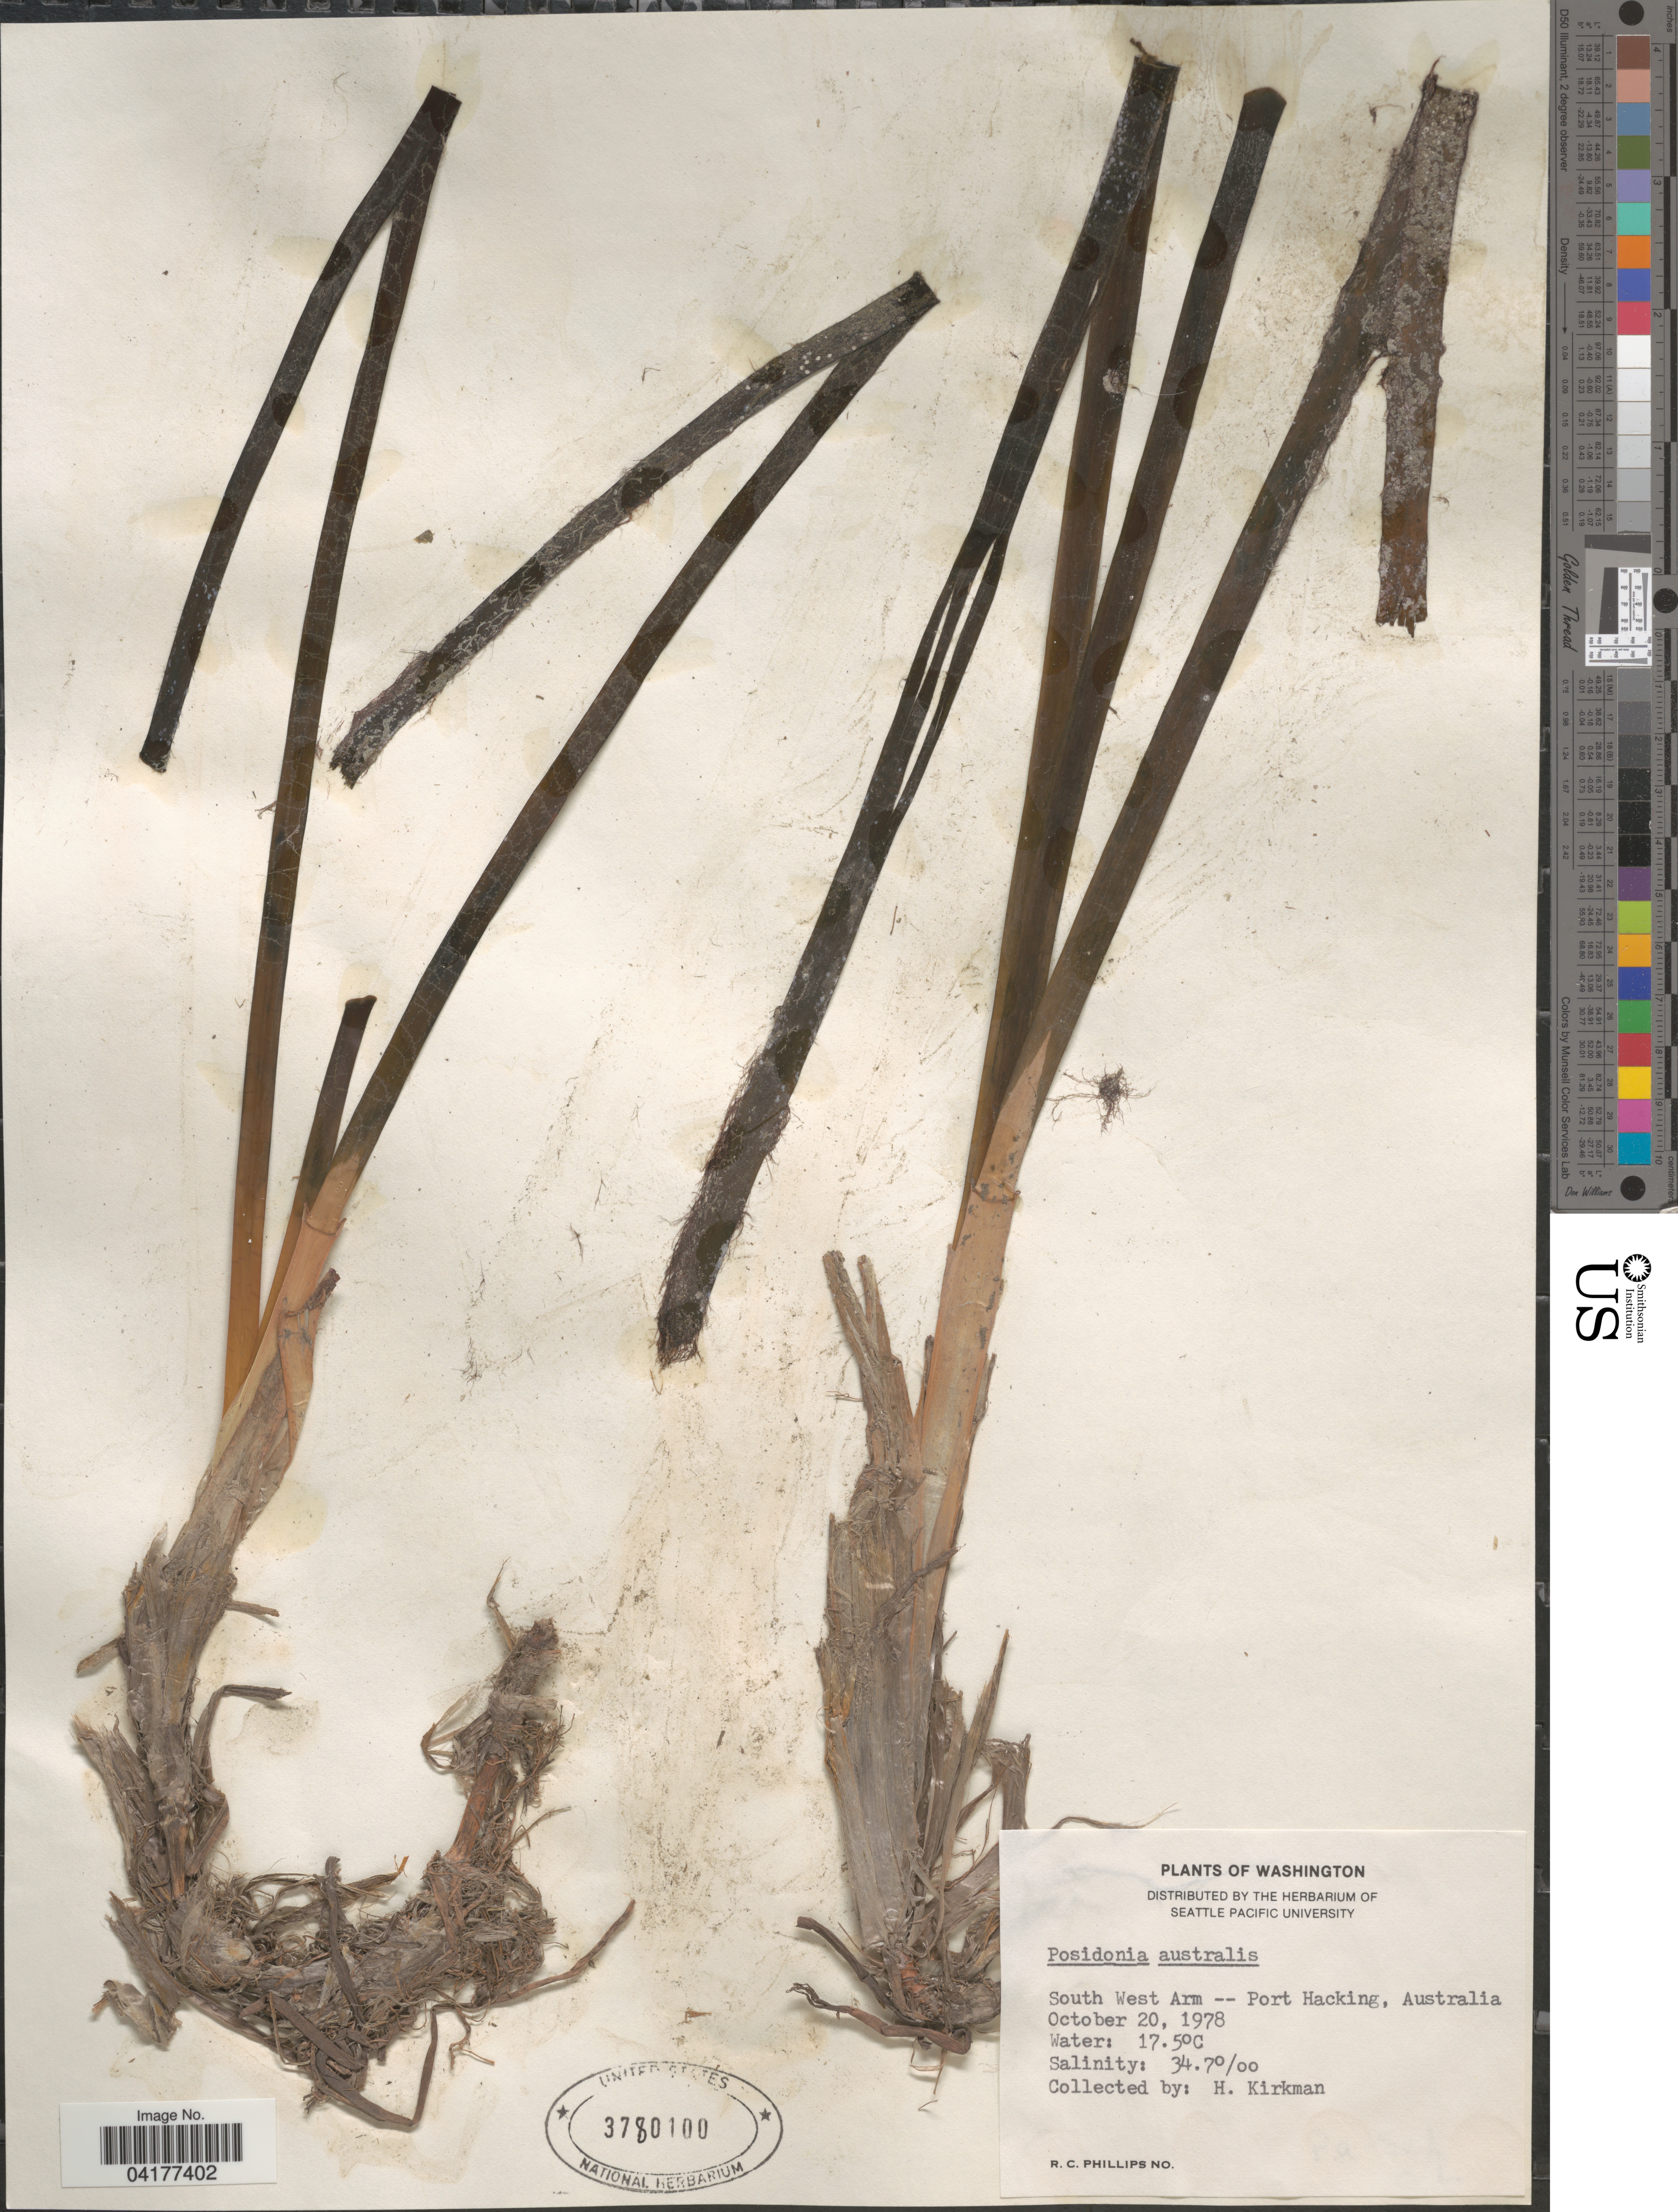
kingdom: Plantae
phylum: Tracheophyta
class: Liliopsida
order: Alismatales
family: Posidoniaceae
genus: Posidonia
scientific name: Posidonia australis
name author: Hook. f.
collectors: H. Kirkman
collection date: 1978-10-20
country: Australia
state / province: New South Wales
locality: South West Arm -- Port Hacking.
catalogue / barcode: US 3780100